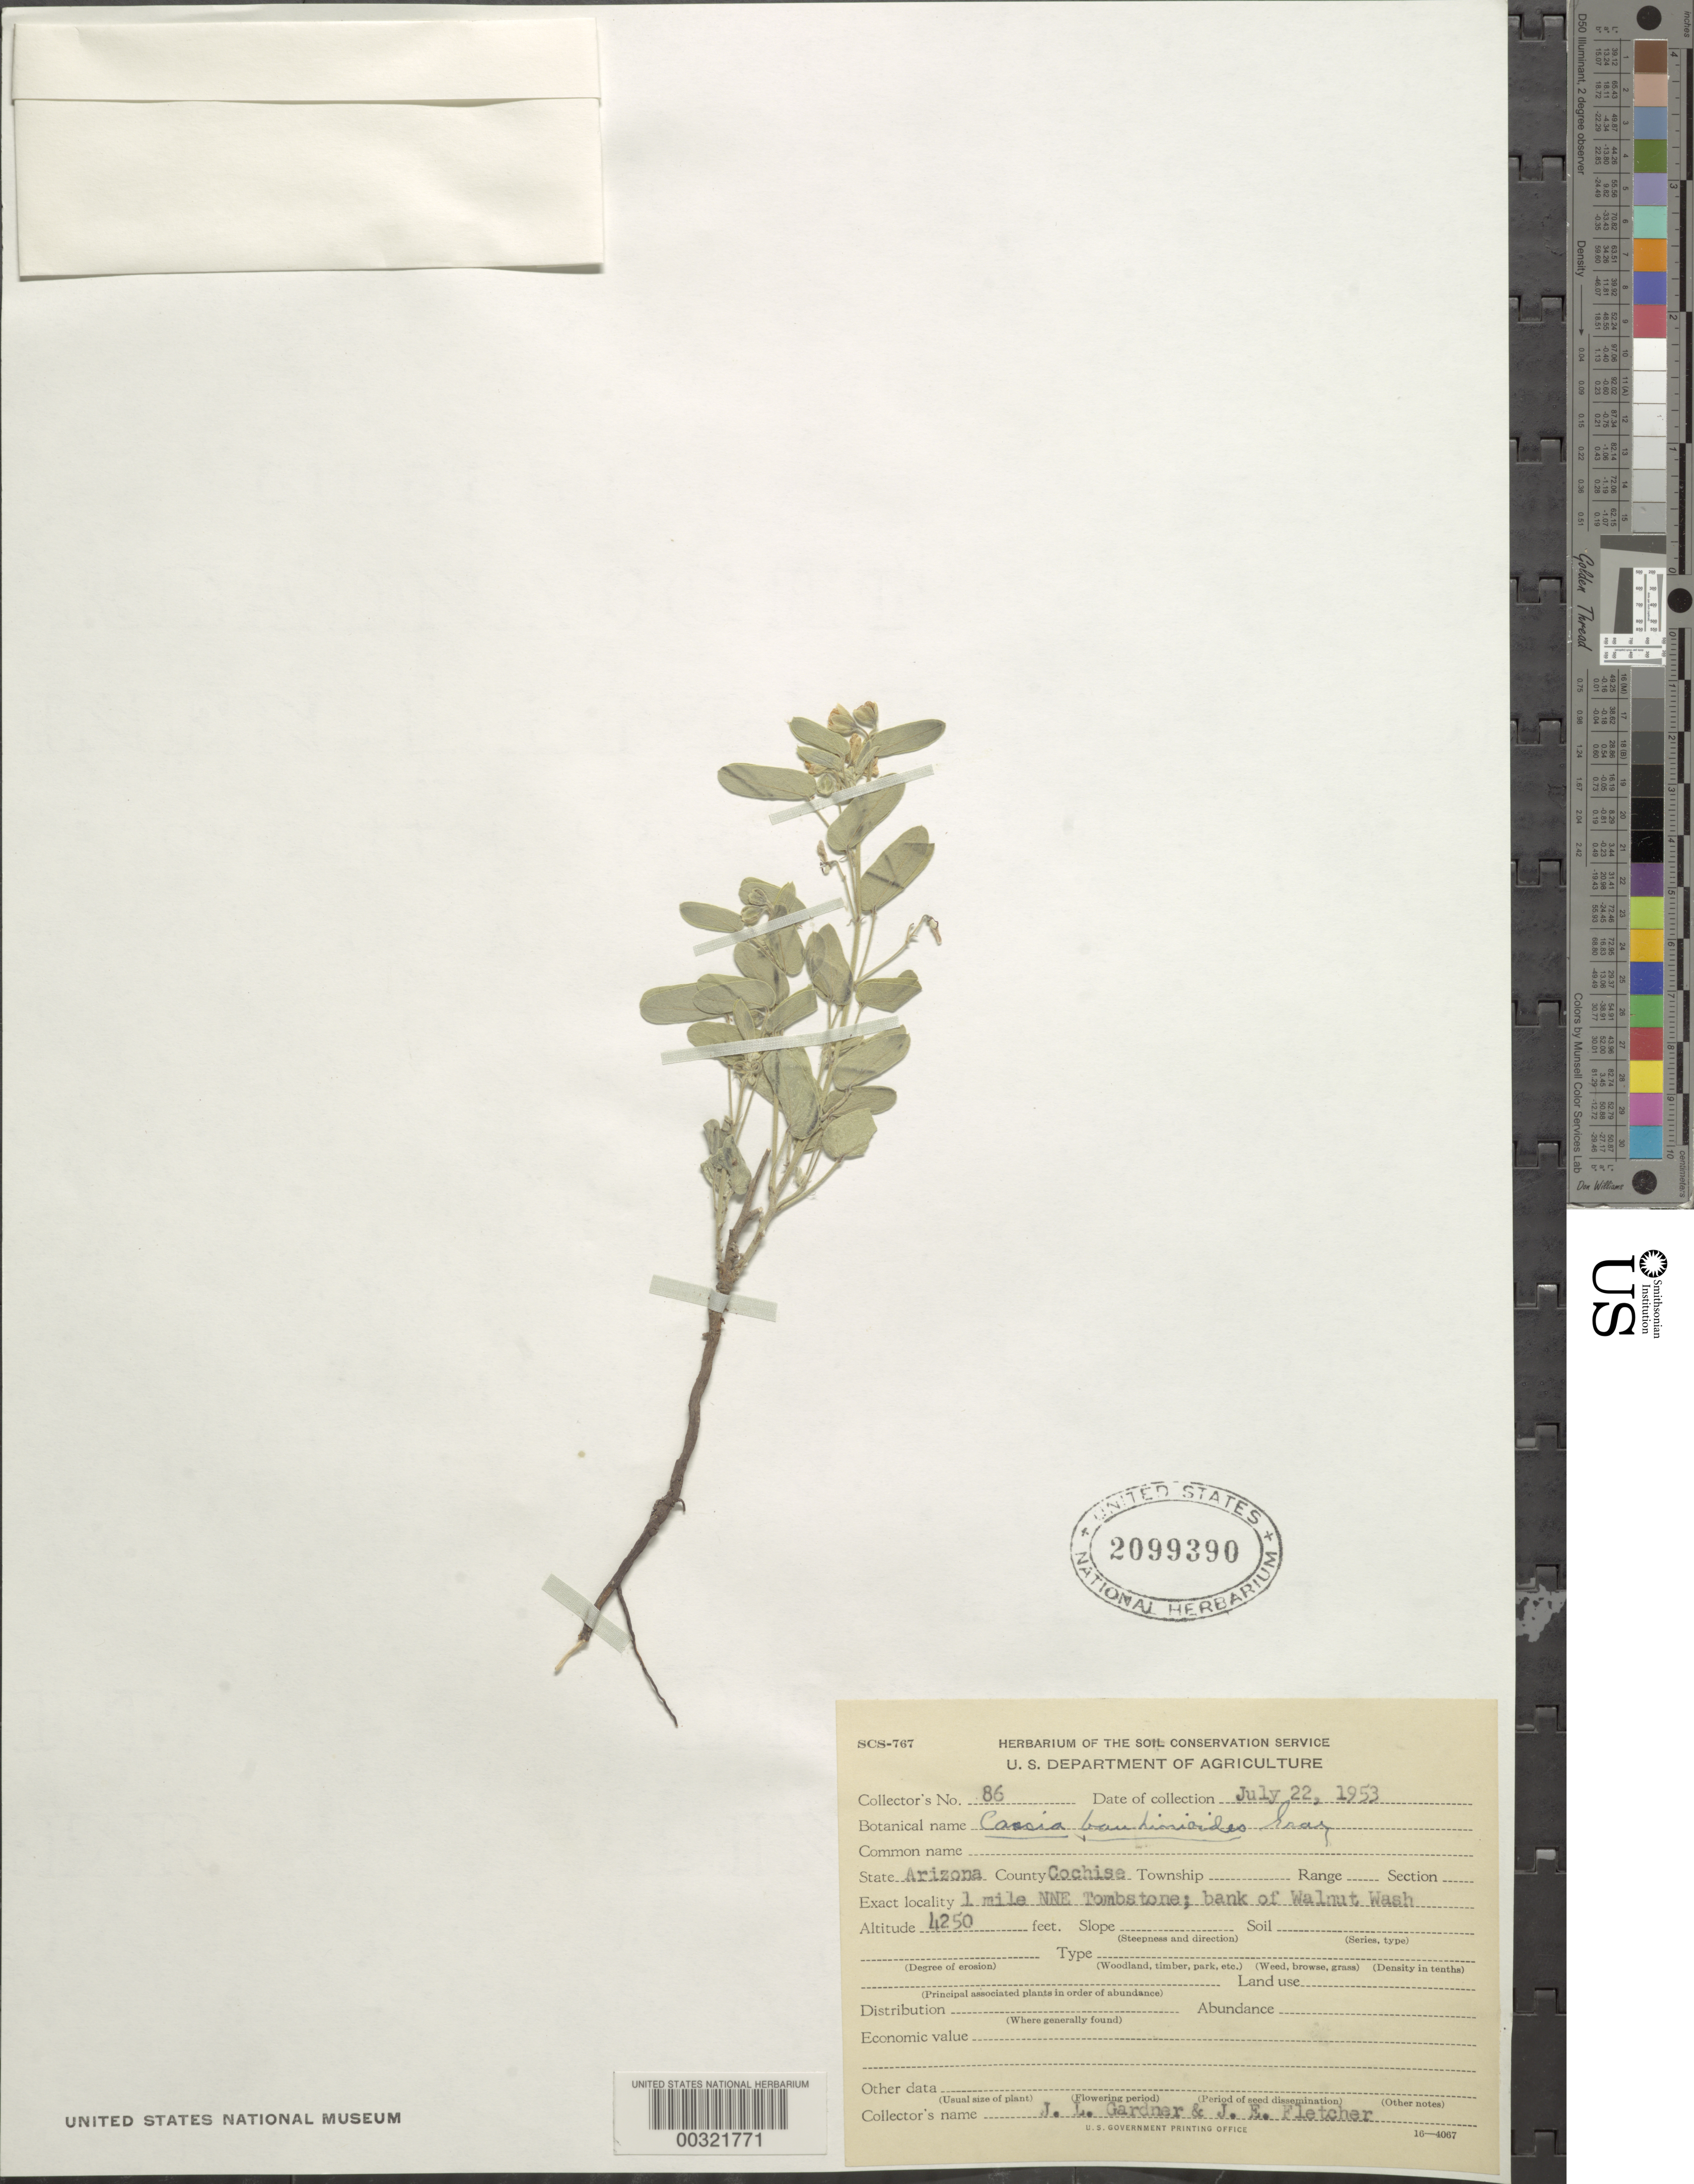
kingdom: Plantae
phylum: Tracheophyta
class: Magnoliopsida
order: Fabales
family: Fabaceae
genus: Senna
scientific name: Senna bauhinioides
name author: (A. Gray) H.S. Irwin & Barneby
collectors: J. L. Gardner & J. Fletcher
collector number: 86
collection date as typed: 22 Jul 1953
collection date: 1953-07-22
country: United States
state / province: Arizona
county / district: Cochise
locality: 1 mi nne tombsone; bank of walnut wash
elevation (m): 1295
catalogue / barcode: US 2099390